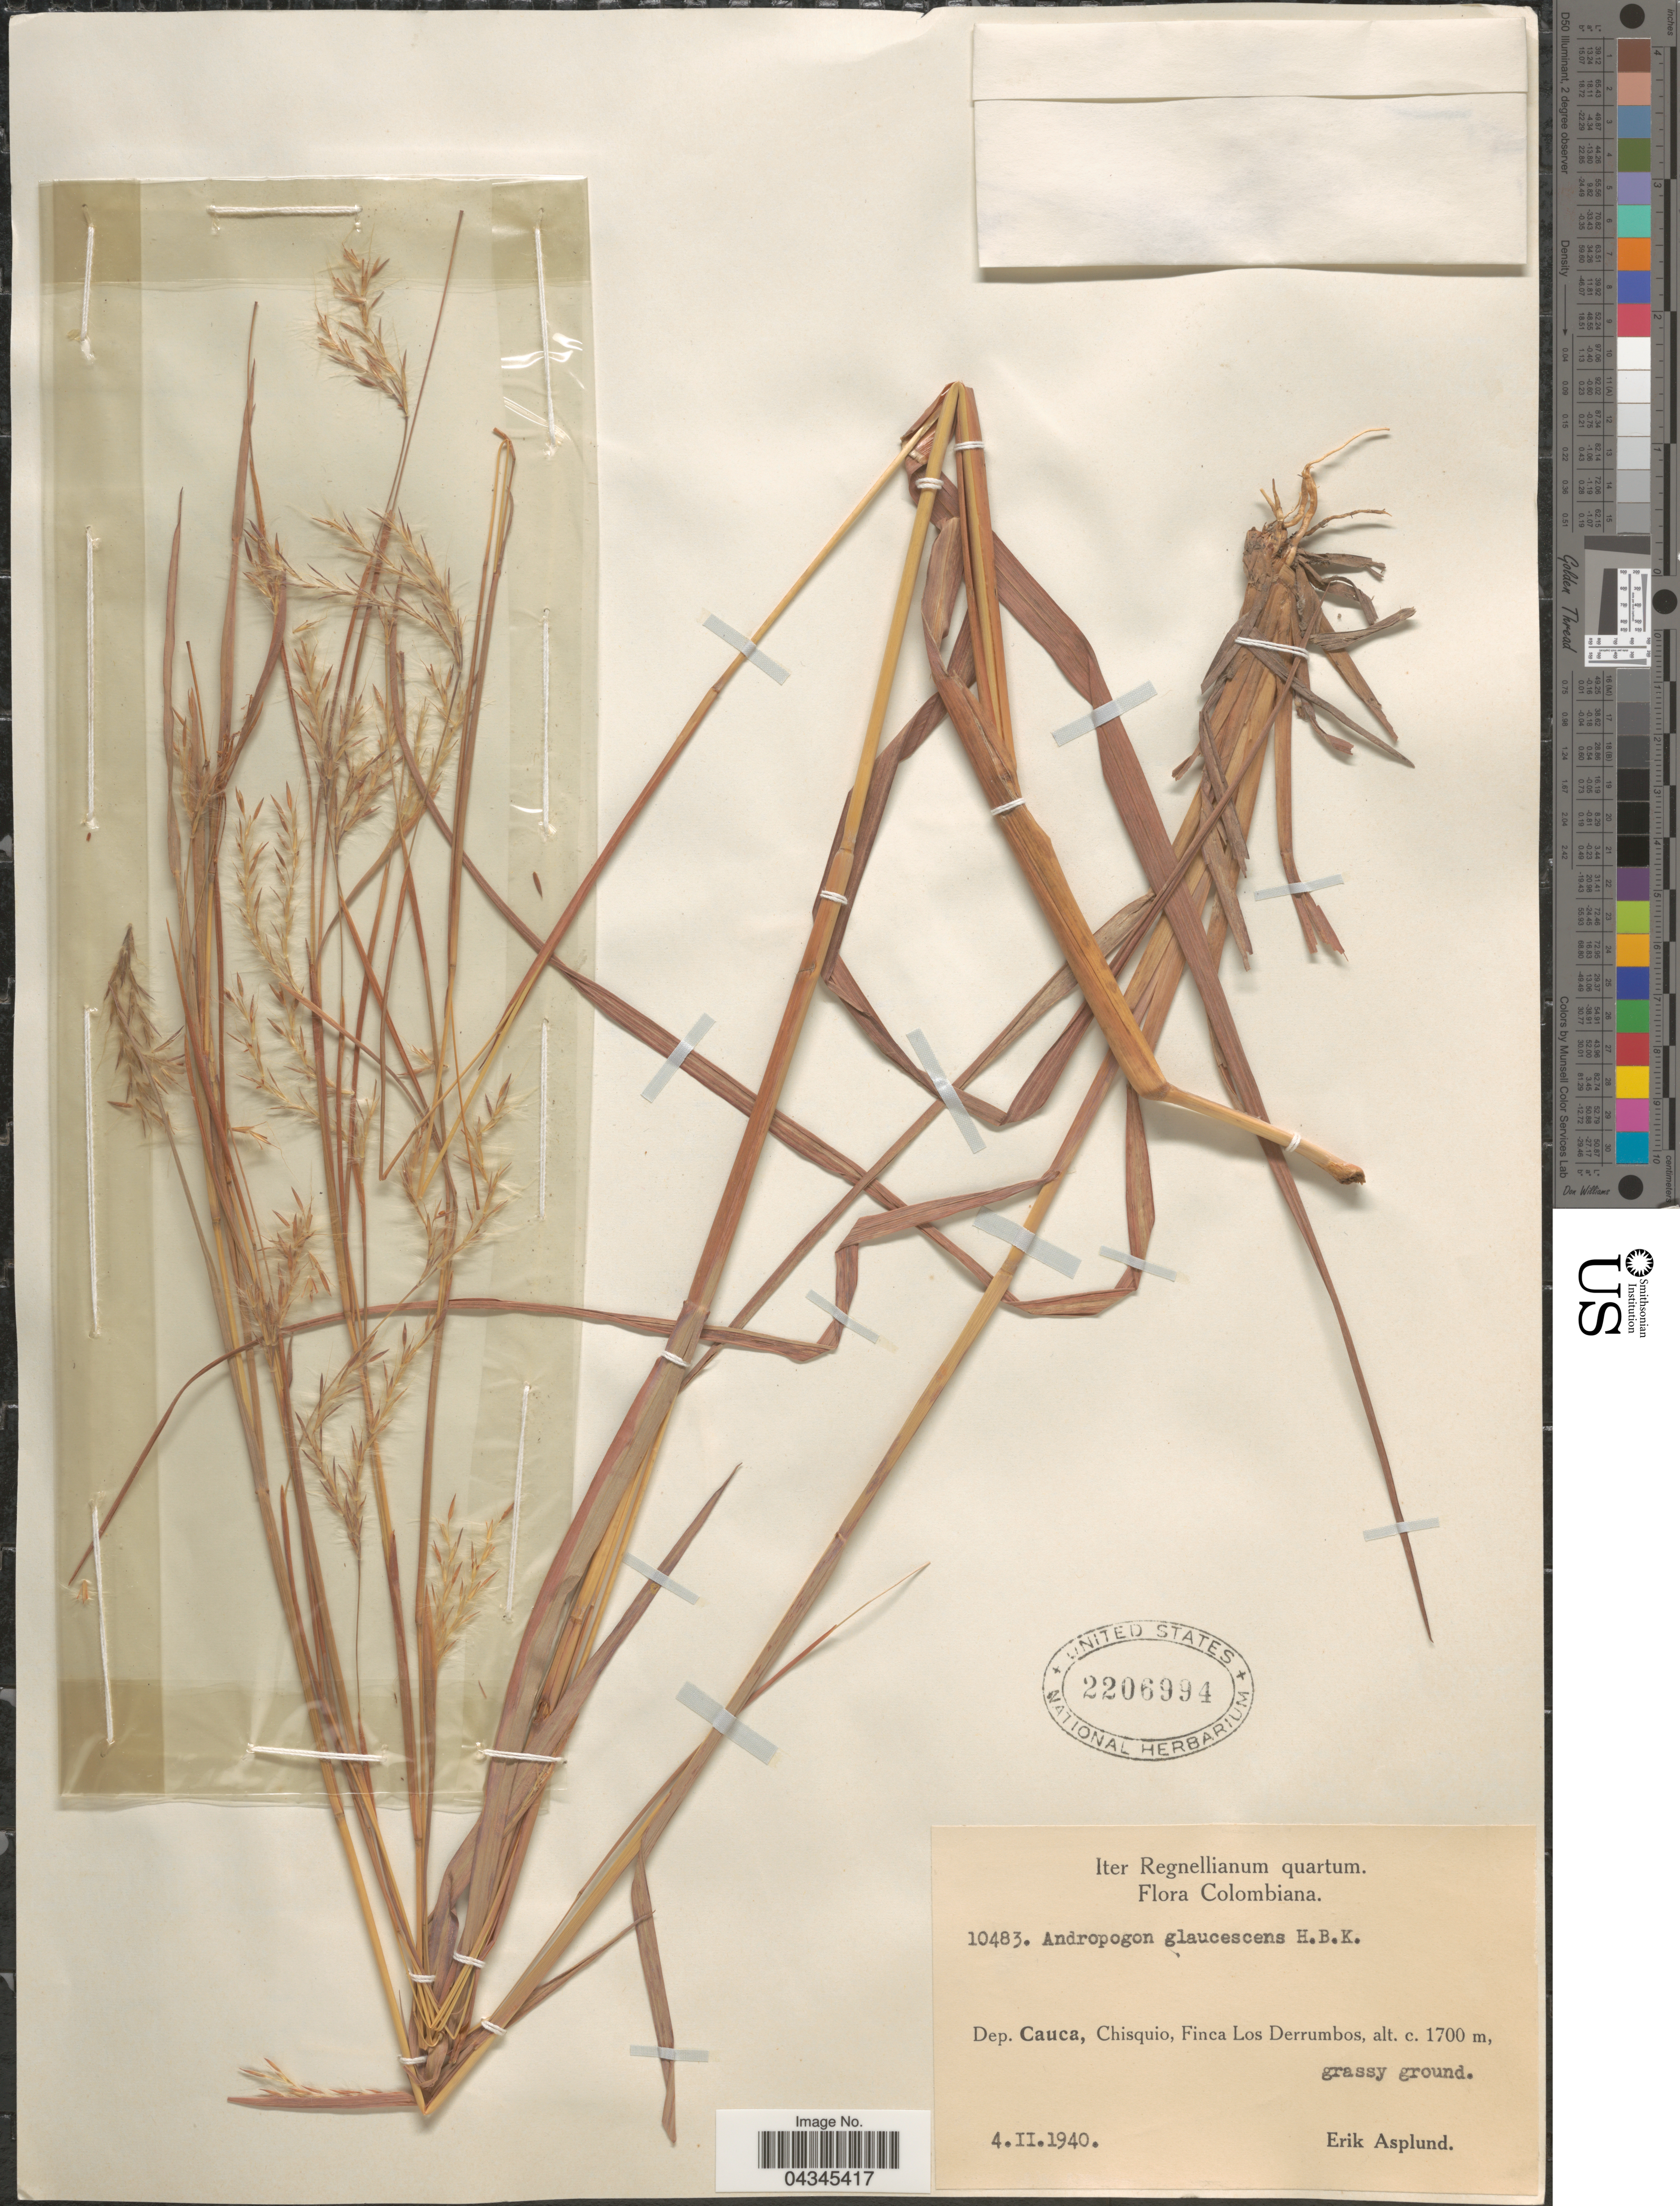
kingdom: Plantae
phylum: Tracheophyta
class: Liliopsida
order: Poales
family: Poaceae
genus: Andropogon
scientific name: Andropogon glaucescens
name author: Kunth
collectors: E. Asplund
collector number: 10483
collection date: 1940-02-04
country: Colombia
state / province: Cauca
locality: Iter Regnellianum quartum. Dep. Cauca, Chisquio, Finca Los Derrumbos.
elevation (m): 1700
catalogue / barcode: US 2206994